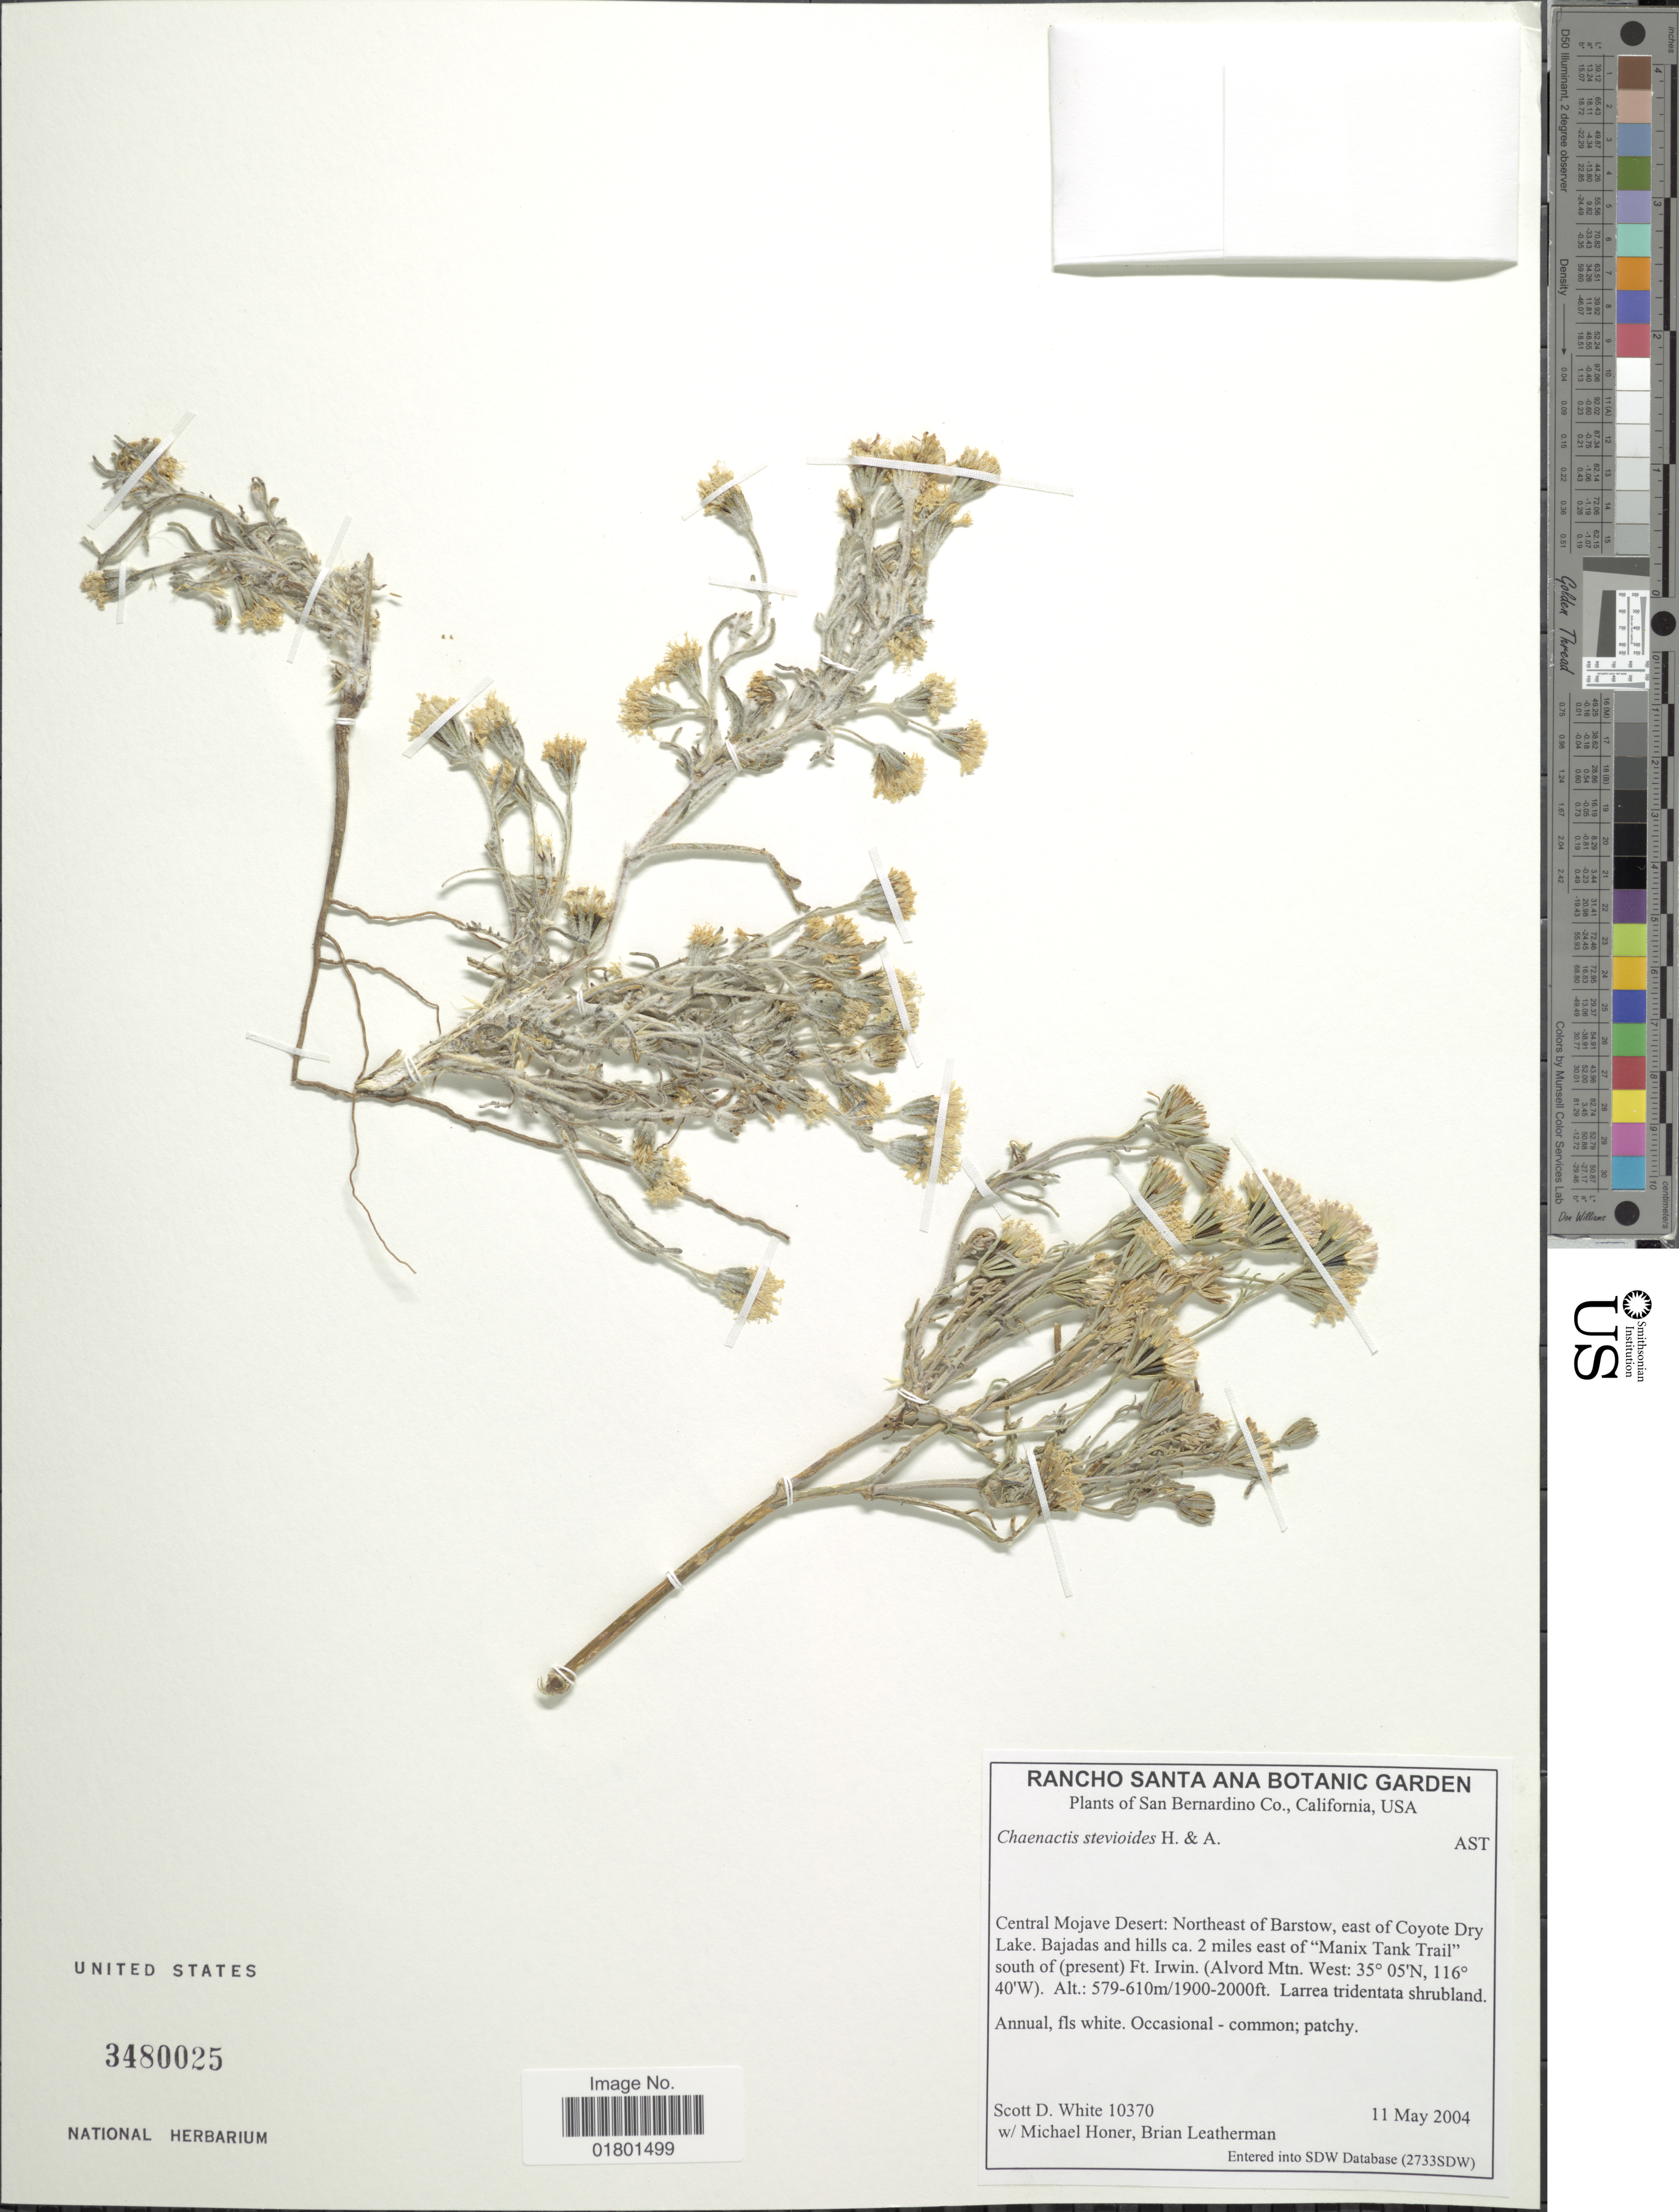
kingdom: Plantae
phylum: Tracheophyta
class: Magnoliopsida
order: Asterales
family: Asteraceae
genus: Chaenactis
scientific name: Chaenactis stevioides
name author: Hook. & Arn.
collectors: S. White, M. Höner & B. Leatherman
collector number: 10370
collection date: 2004-05-11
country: United States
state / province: California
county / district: San Bernardino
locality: San Bernardino Co., Central Mojave Desert: Northeast of Barstow, east of Coyote Dry Lake, Bajadas and hills ca. 2 miles east of "Manix Tank Trail"south of (present) (Alvord Mtn.)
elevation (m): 579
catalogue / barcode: US 3480025